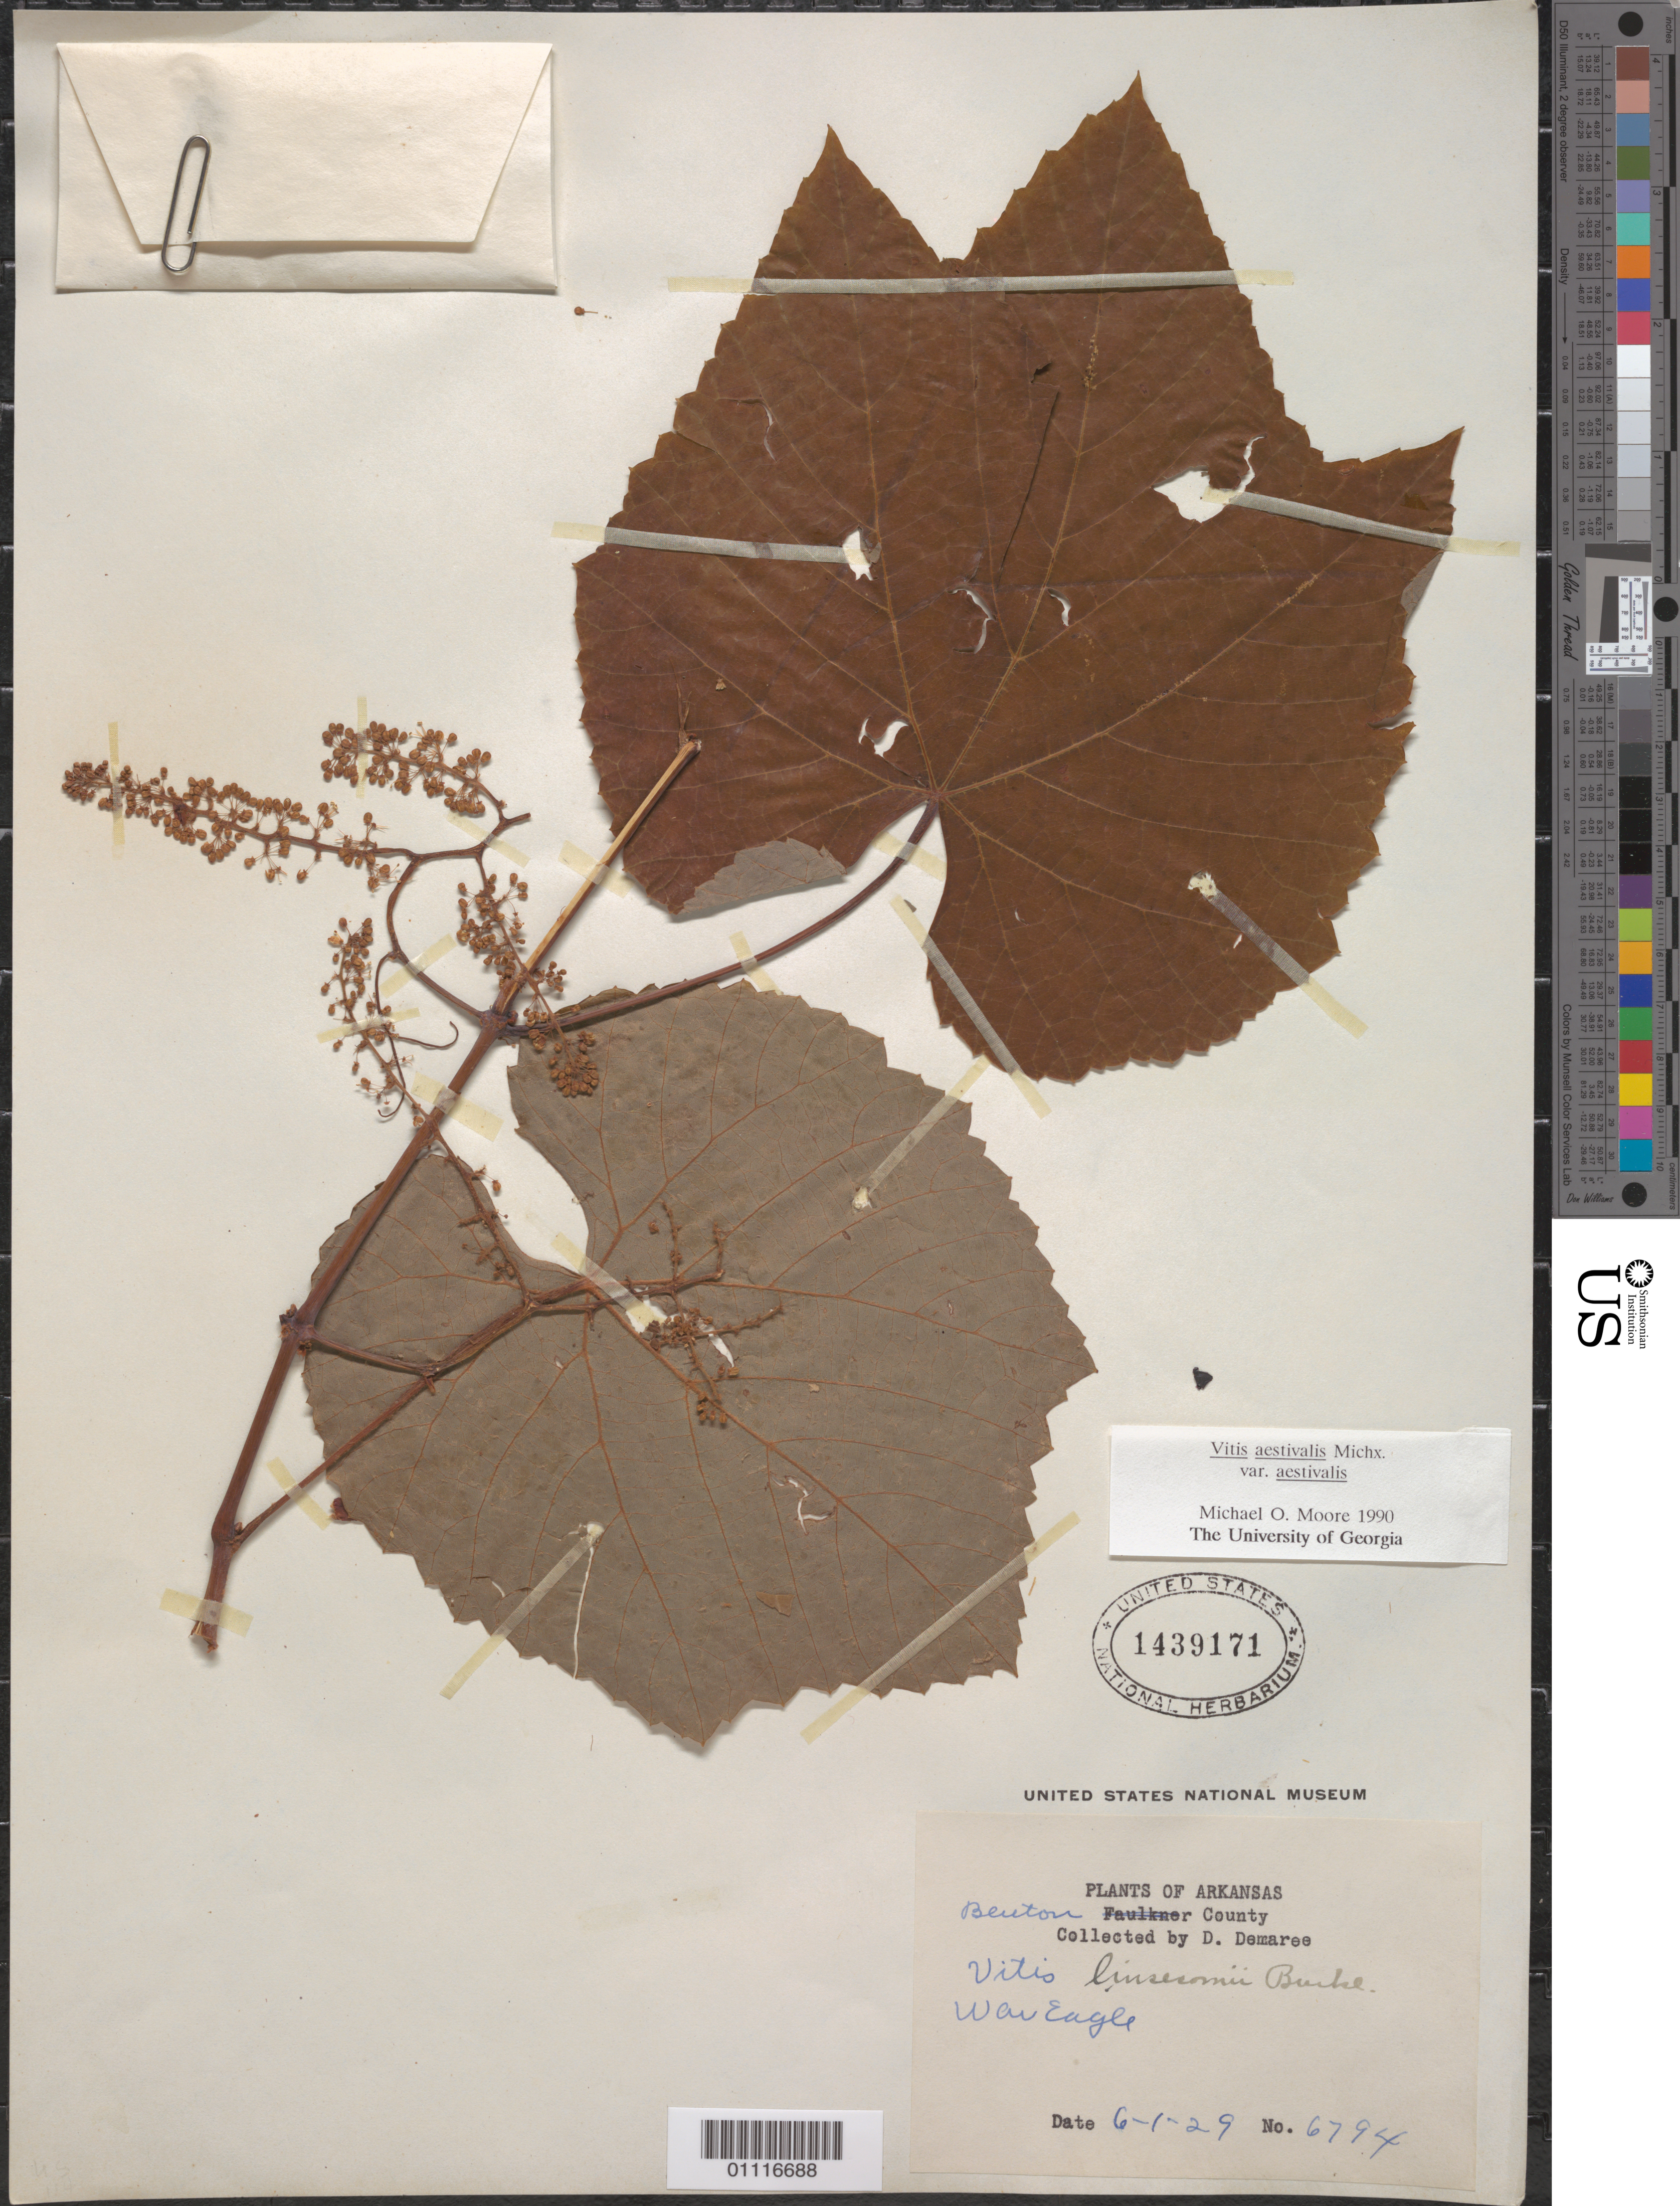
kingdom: Plantae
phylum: Tracheophyta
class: Magnoliopsida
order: Vitales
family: Vitaceae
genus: Vitis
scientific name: Vitis aestivalis var. aestivalis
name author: Michx.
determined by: Moore, M. O.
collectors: D. Demaree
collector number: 6794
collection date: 1929-06-01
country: United States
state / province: Arkansas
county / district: Benton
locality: War Eagle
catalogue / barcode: US 1439171